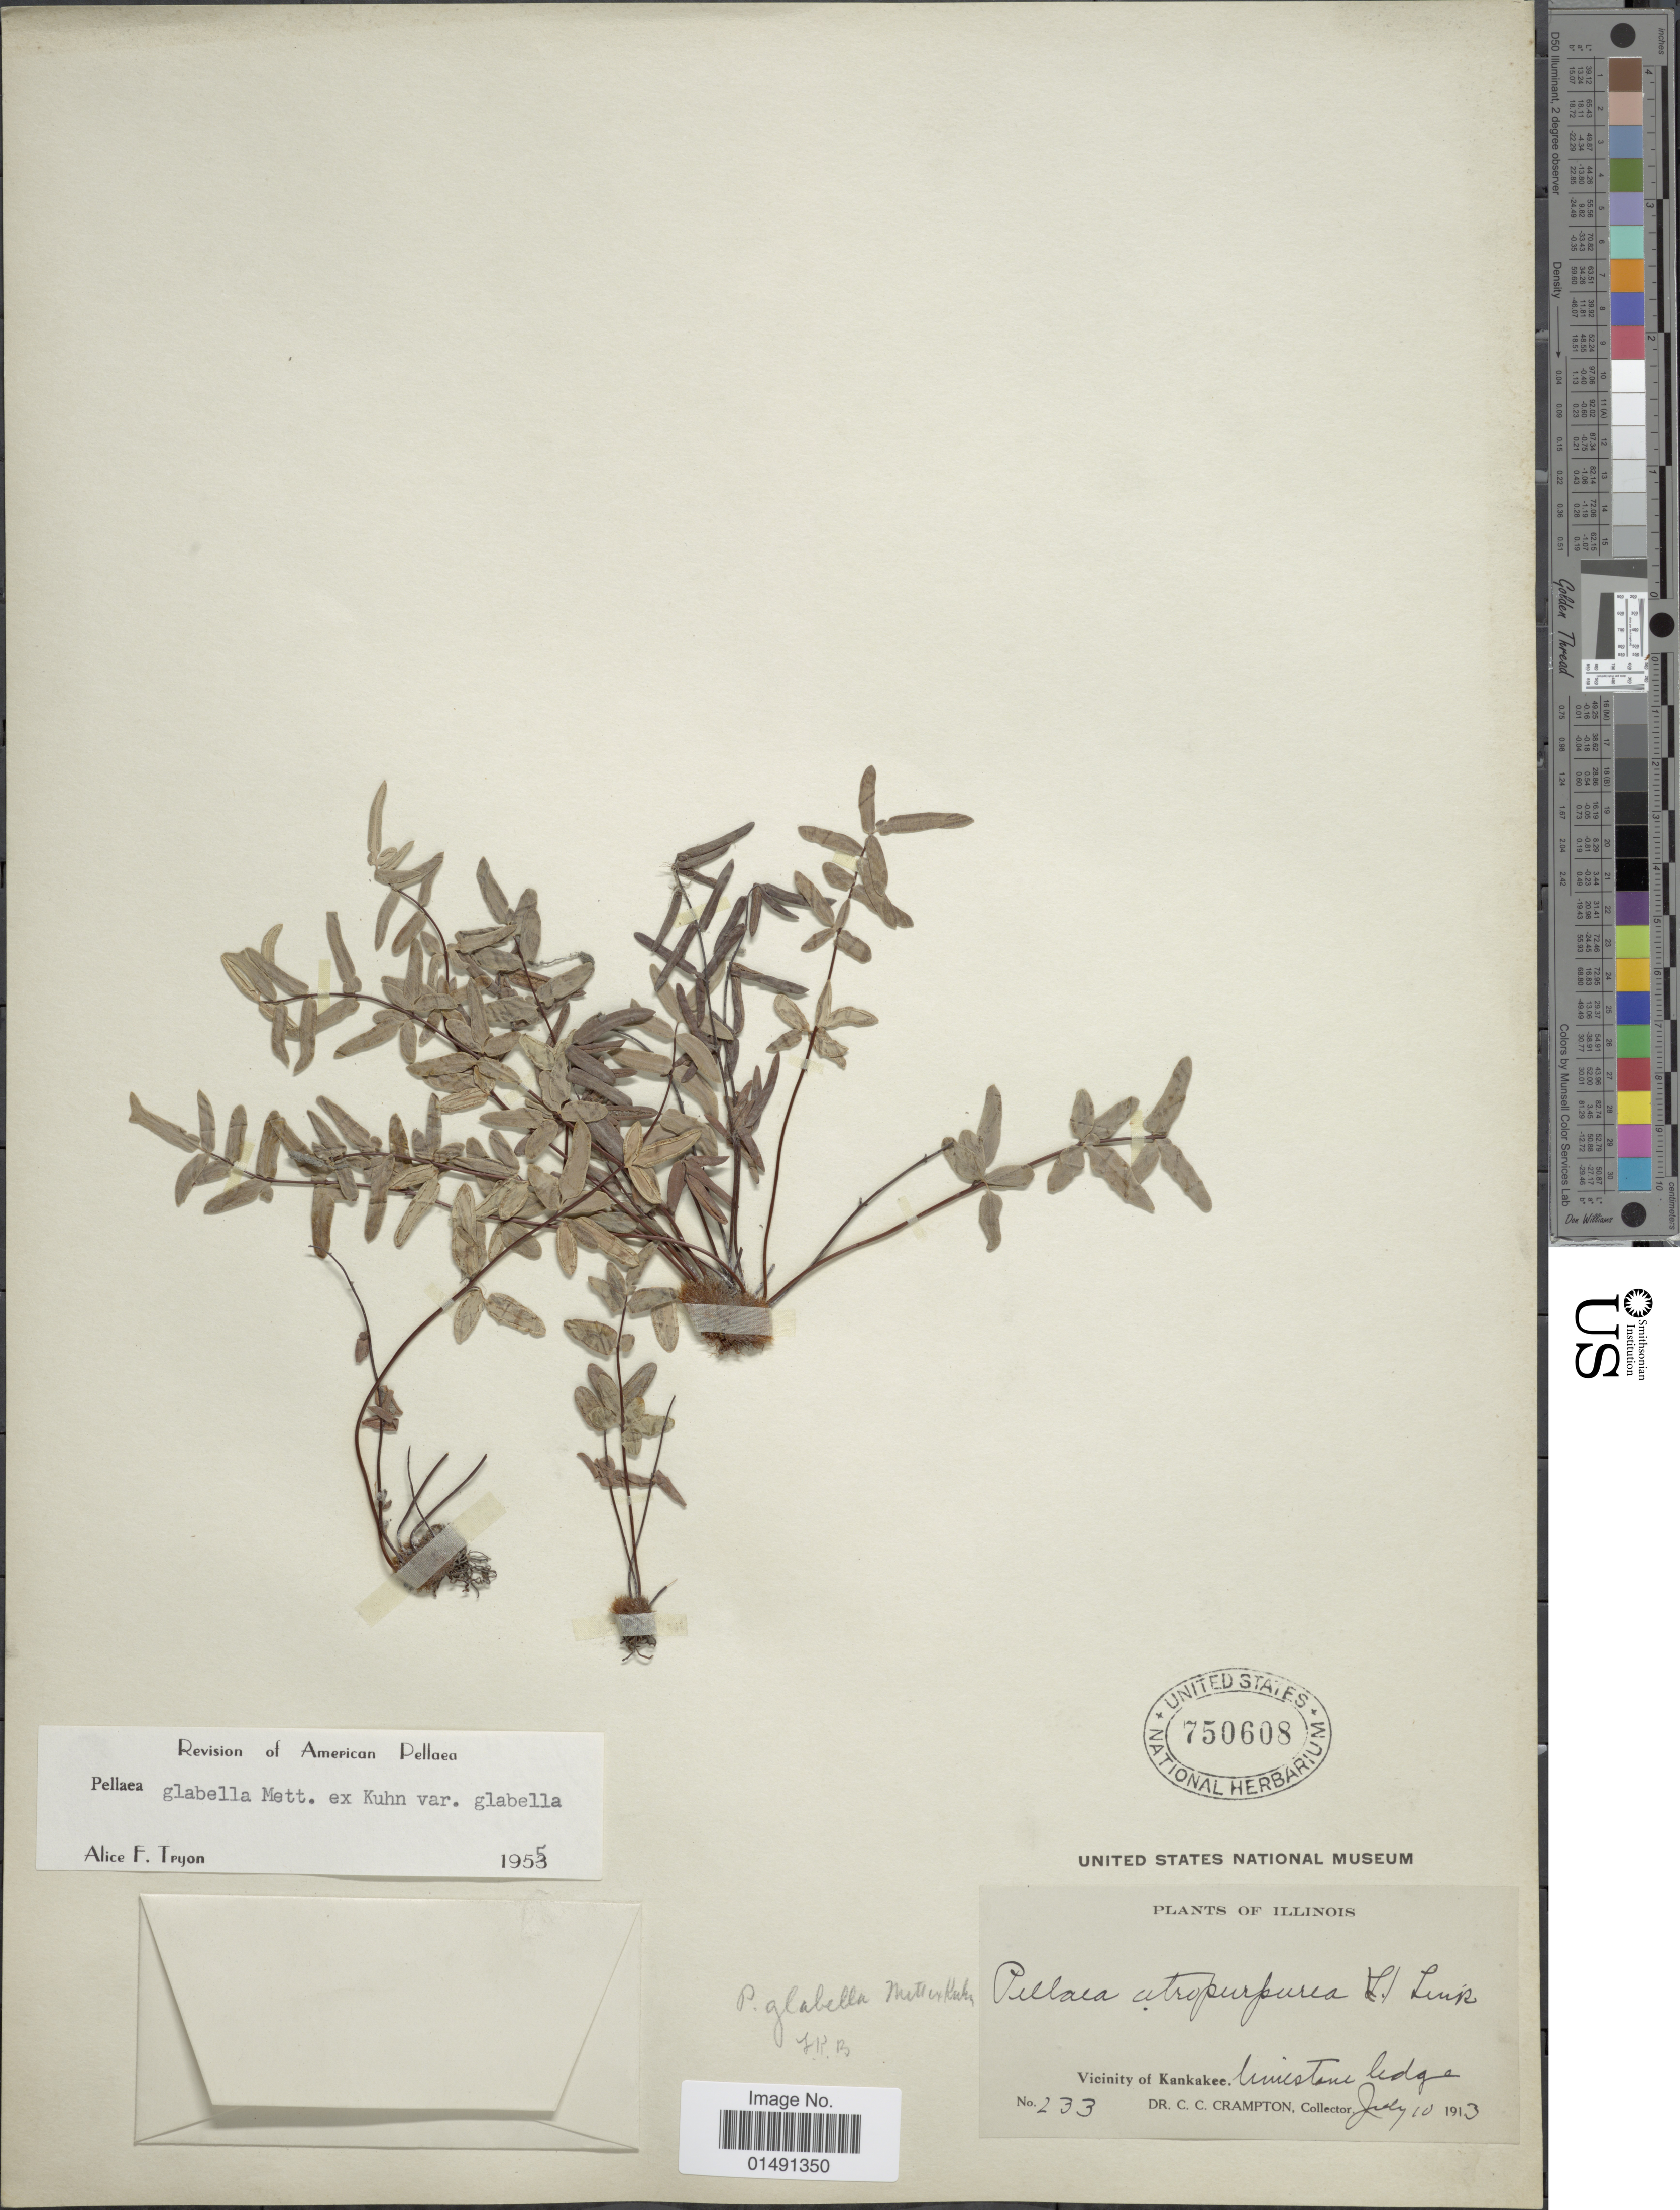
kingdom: Plantae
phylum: Tracheophyta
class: Polypodiopsida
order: Polypodiales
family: Pteridaceae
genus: Pellaea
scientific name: Pellaea glabella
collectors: C. Crampton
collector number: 233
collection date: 1913-07-10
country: United States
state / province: Illinois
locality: Vicinity of Kankakee,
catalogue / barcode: US 750608